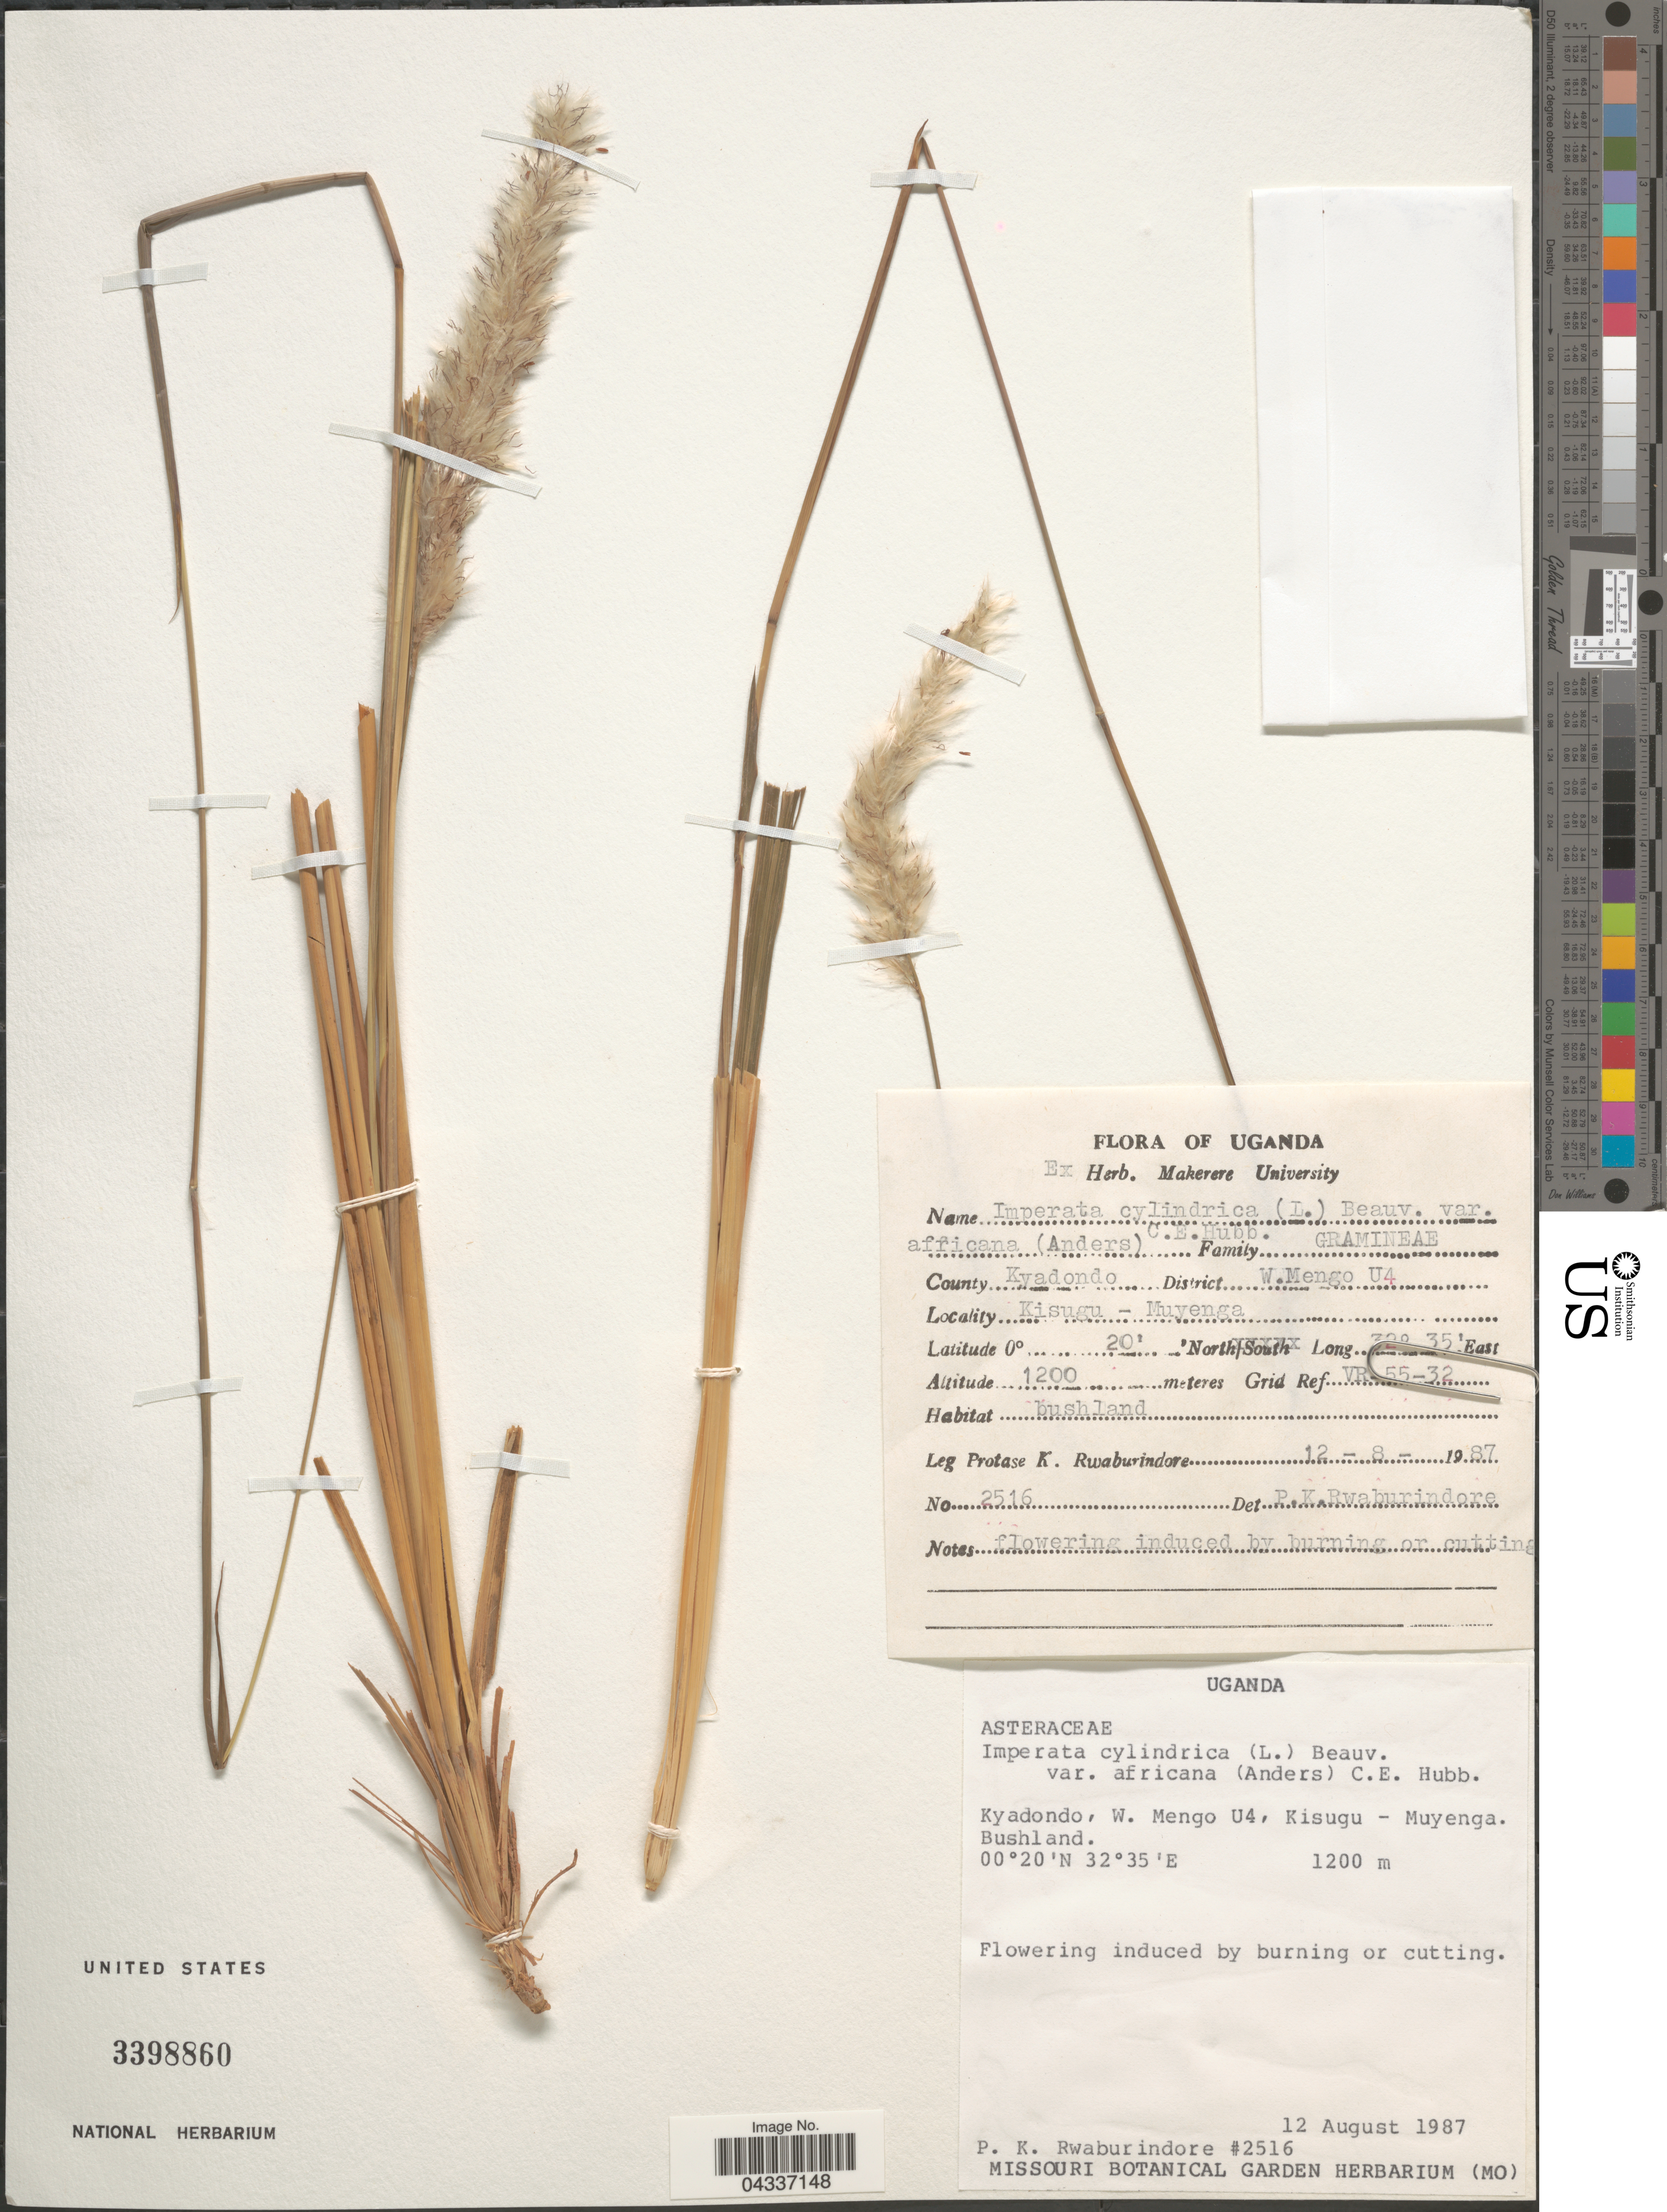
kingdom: Plantae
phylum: Tracheophyta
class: Liliopsida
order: Poales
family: Poaceae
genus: Imperata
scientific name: Imperata cylindrica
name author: (L.) P. Beauv.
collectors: P. Rwaburindore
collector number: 2516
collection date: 1987-08-12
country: Uganda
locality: County Kyadondo. District W. Mengo U4. Kisugu - Muyenga. Grid Ref. VR-55-32.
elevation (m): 1200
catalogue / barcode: US 3398860